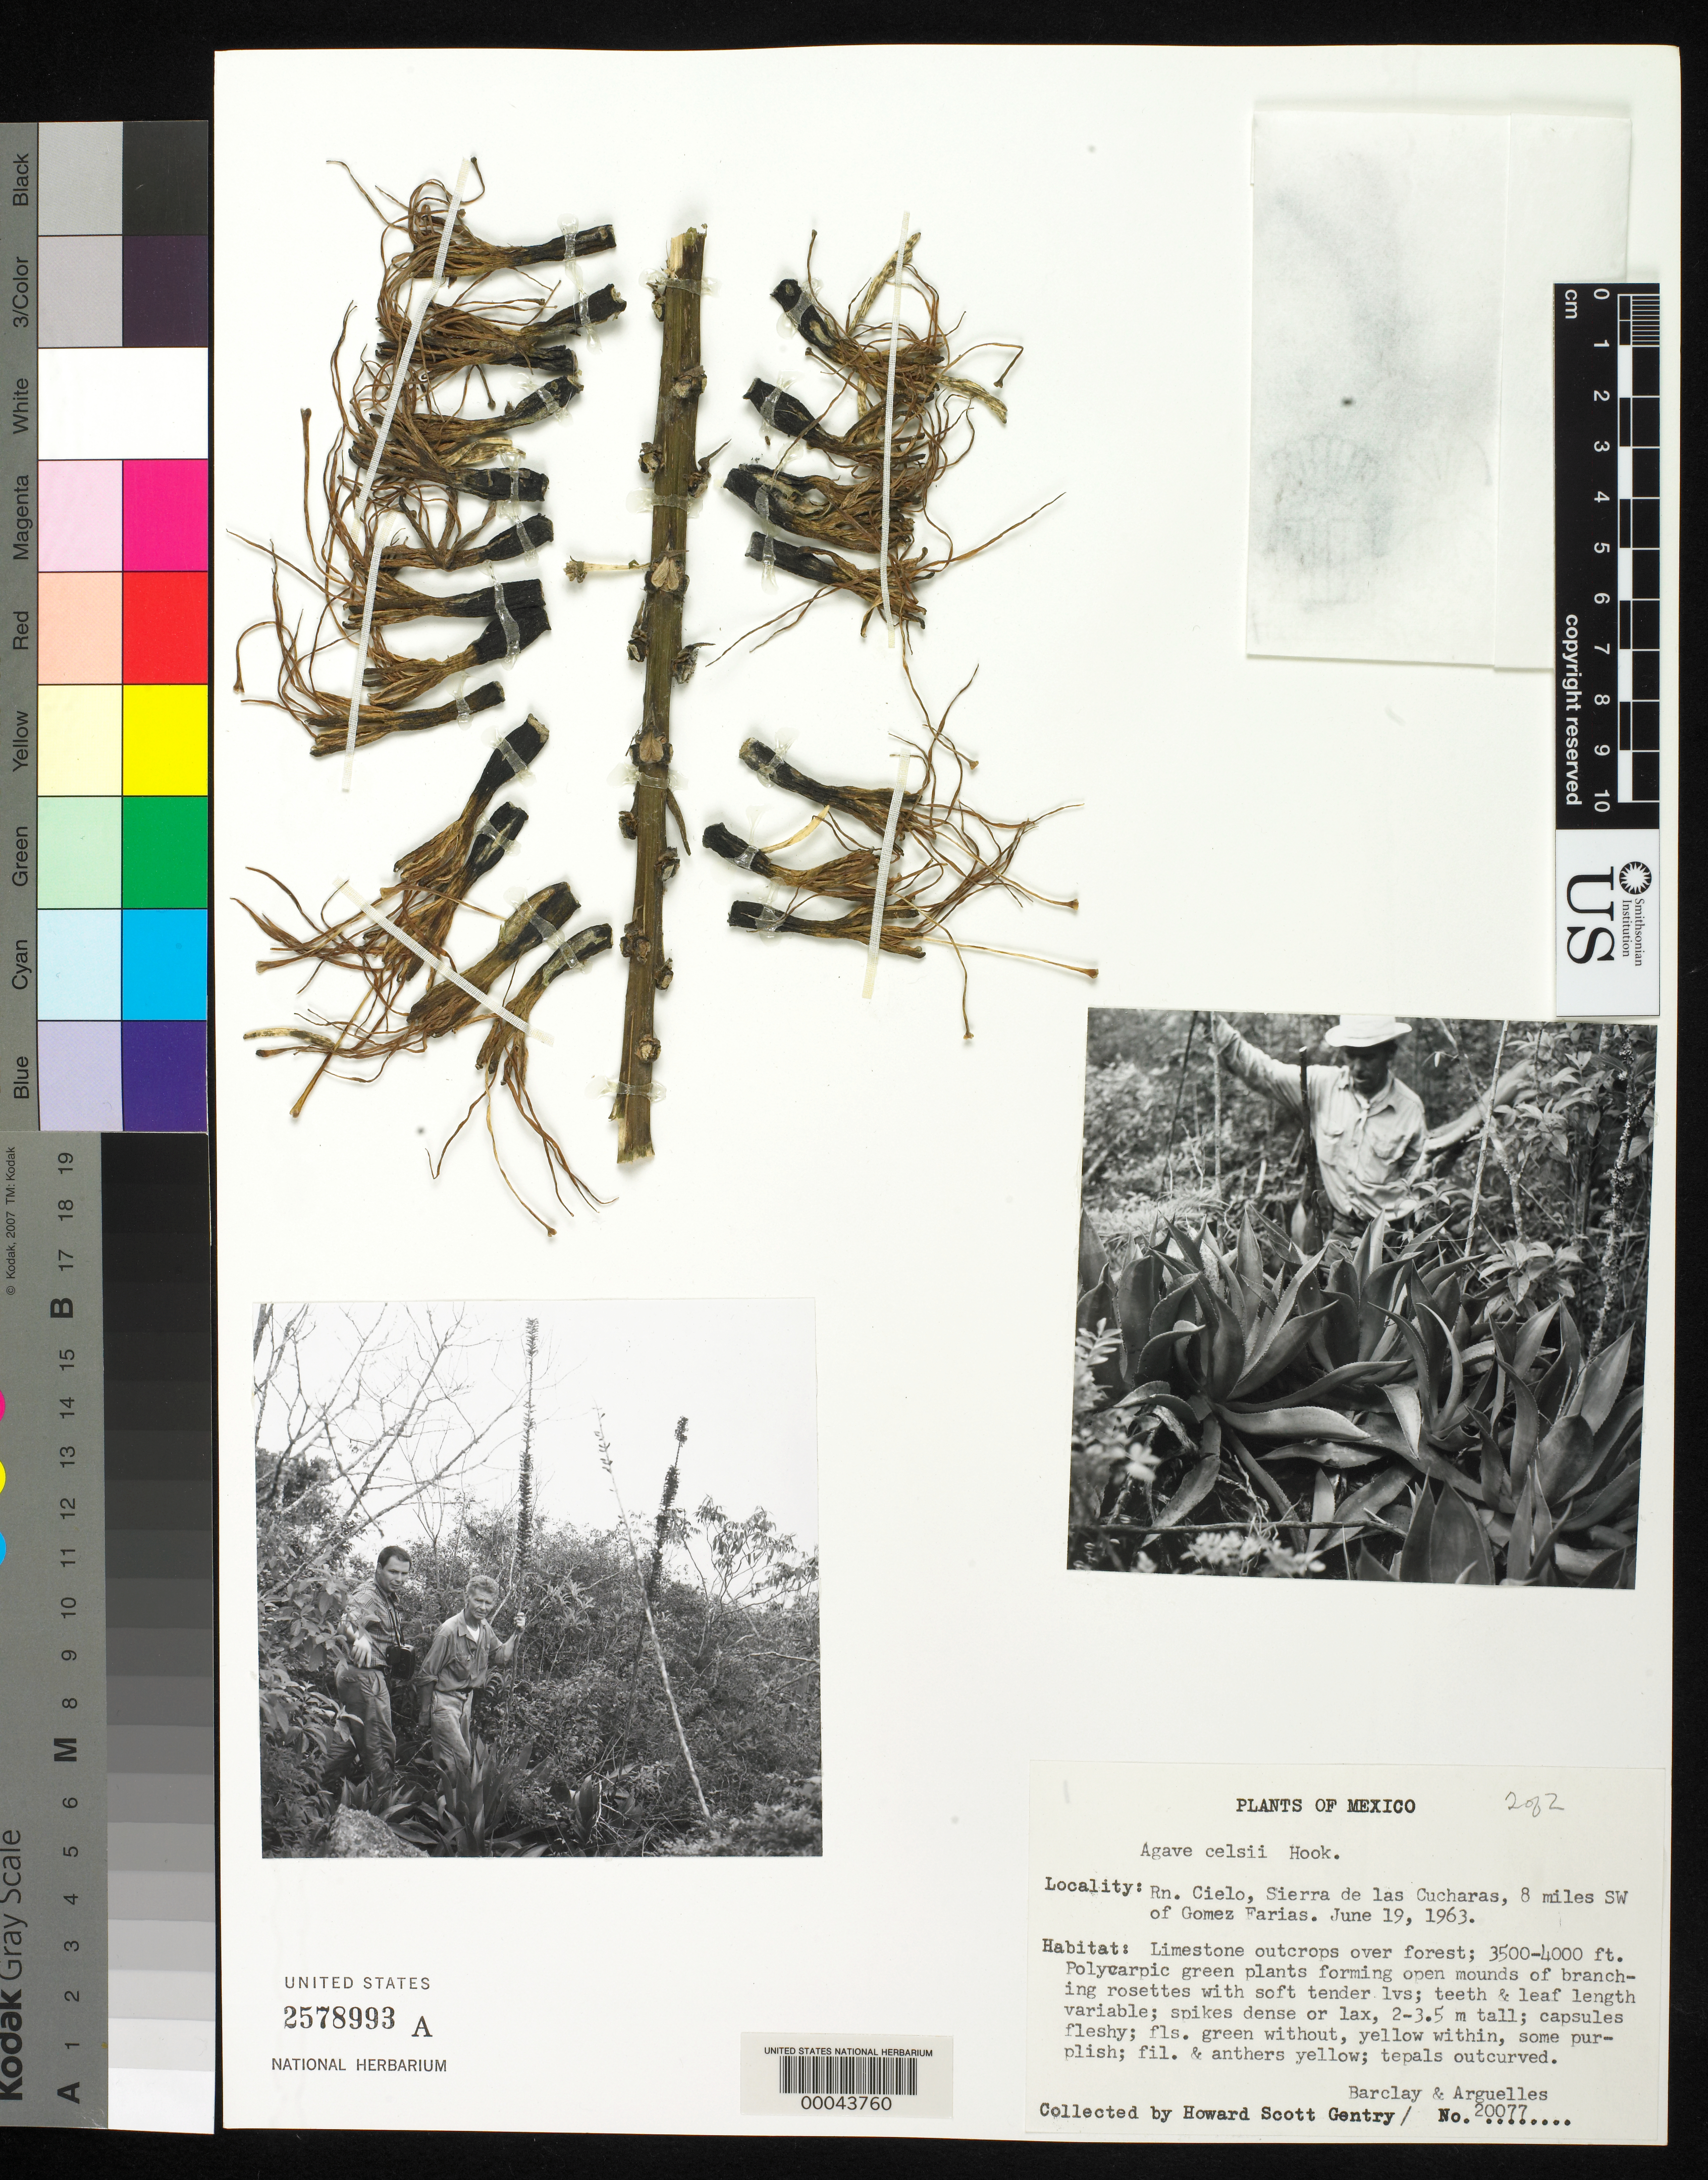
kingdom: Plantae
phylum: Tracheophyta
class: Liliopsida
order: Asparagales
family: Asparagaceae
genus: Agave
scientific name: Agave celsii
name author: Hook.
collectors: H. S. Gentry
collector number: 20077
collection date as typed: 19 Jun 1963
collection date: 1963-06-19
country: Mexico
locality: Rn. cielo, sierra de las cucharas, 8 mi SW of Gomez Farias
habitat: Limestone outcrops over forest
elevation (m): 1067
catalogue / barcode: US 2578993A